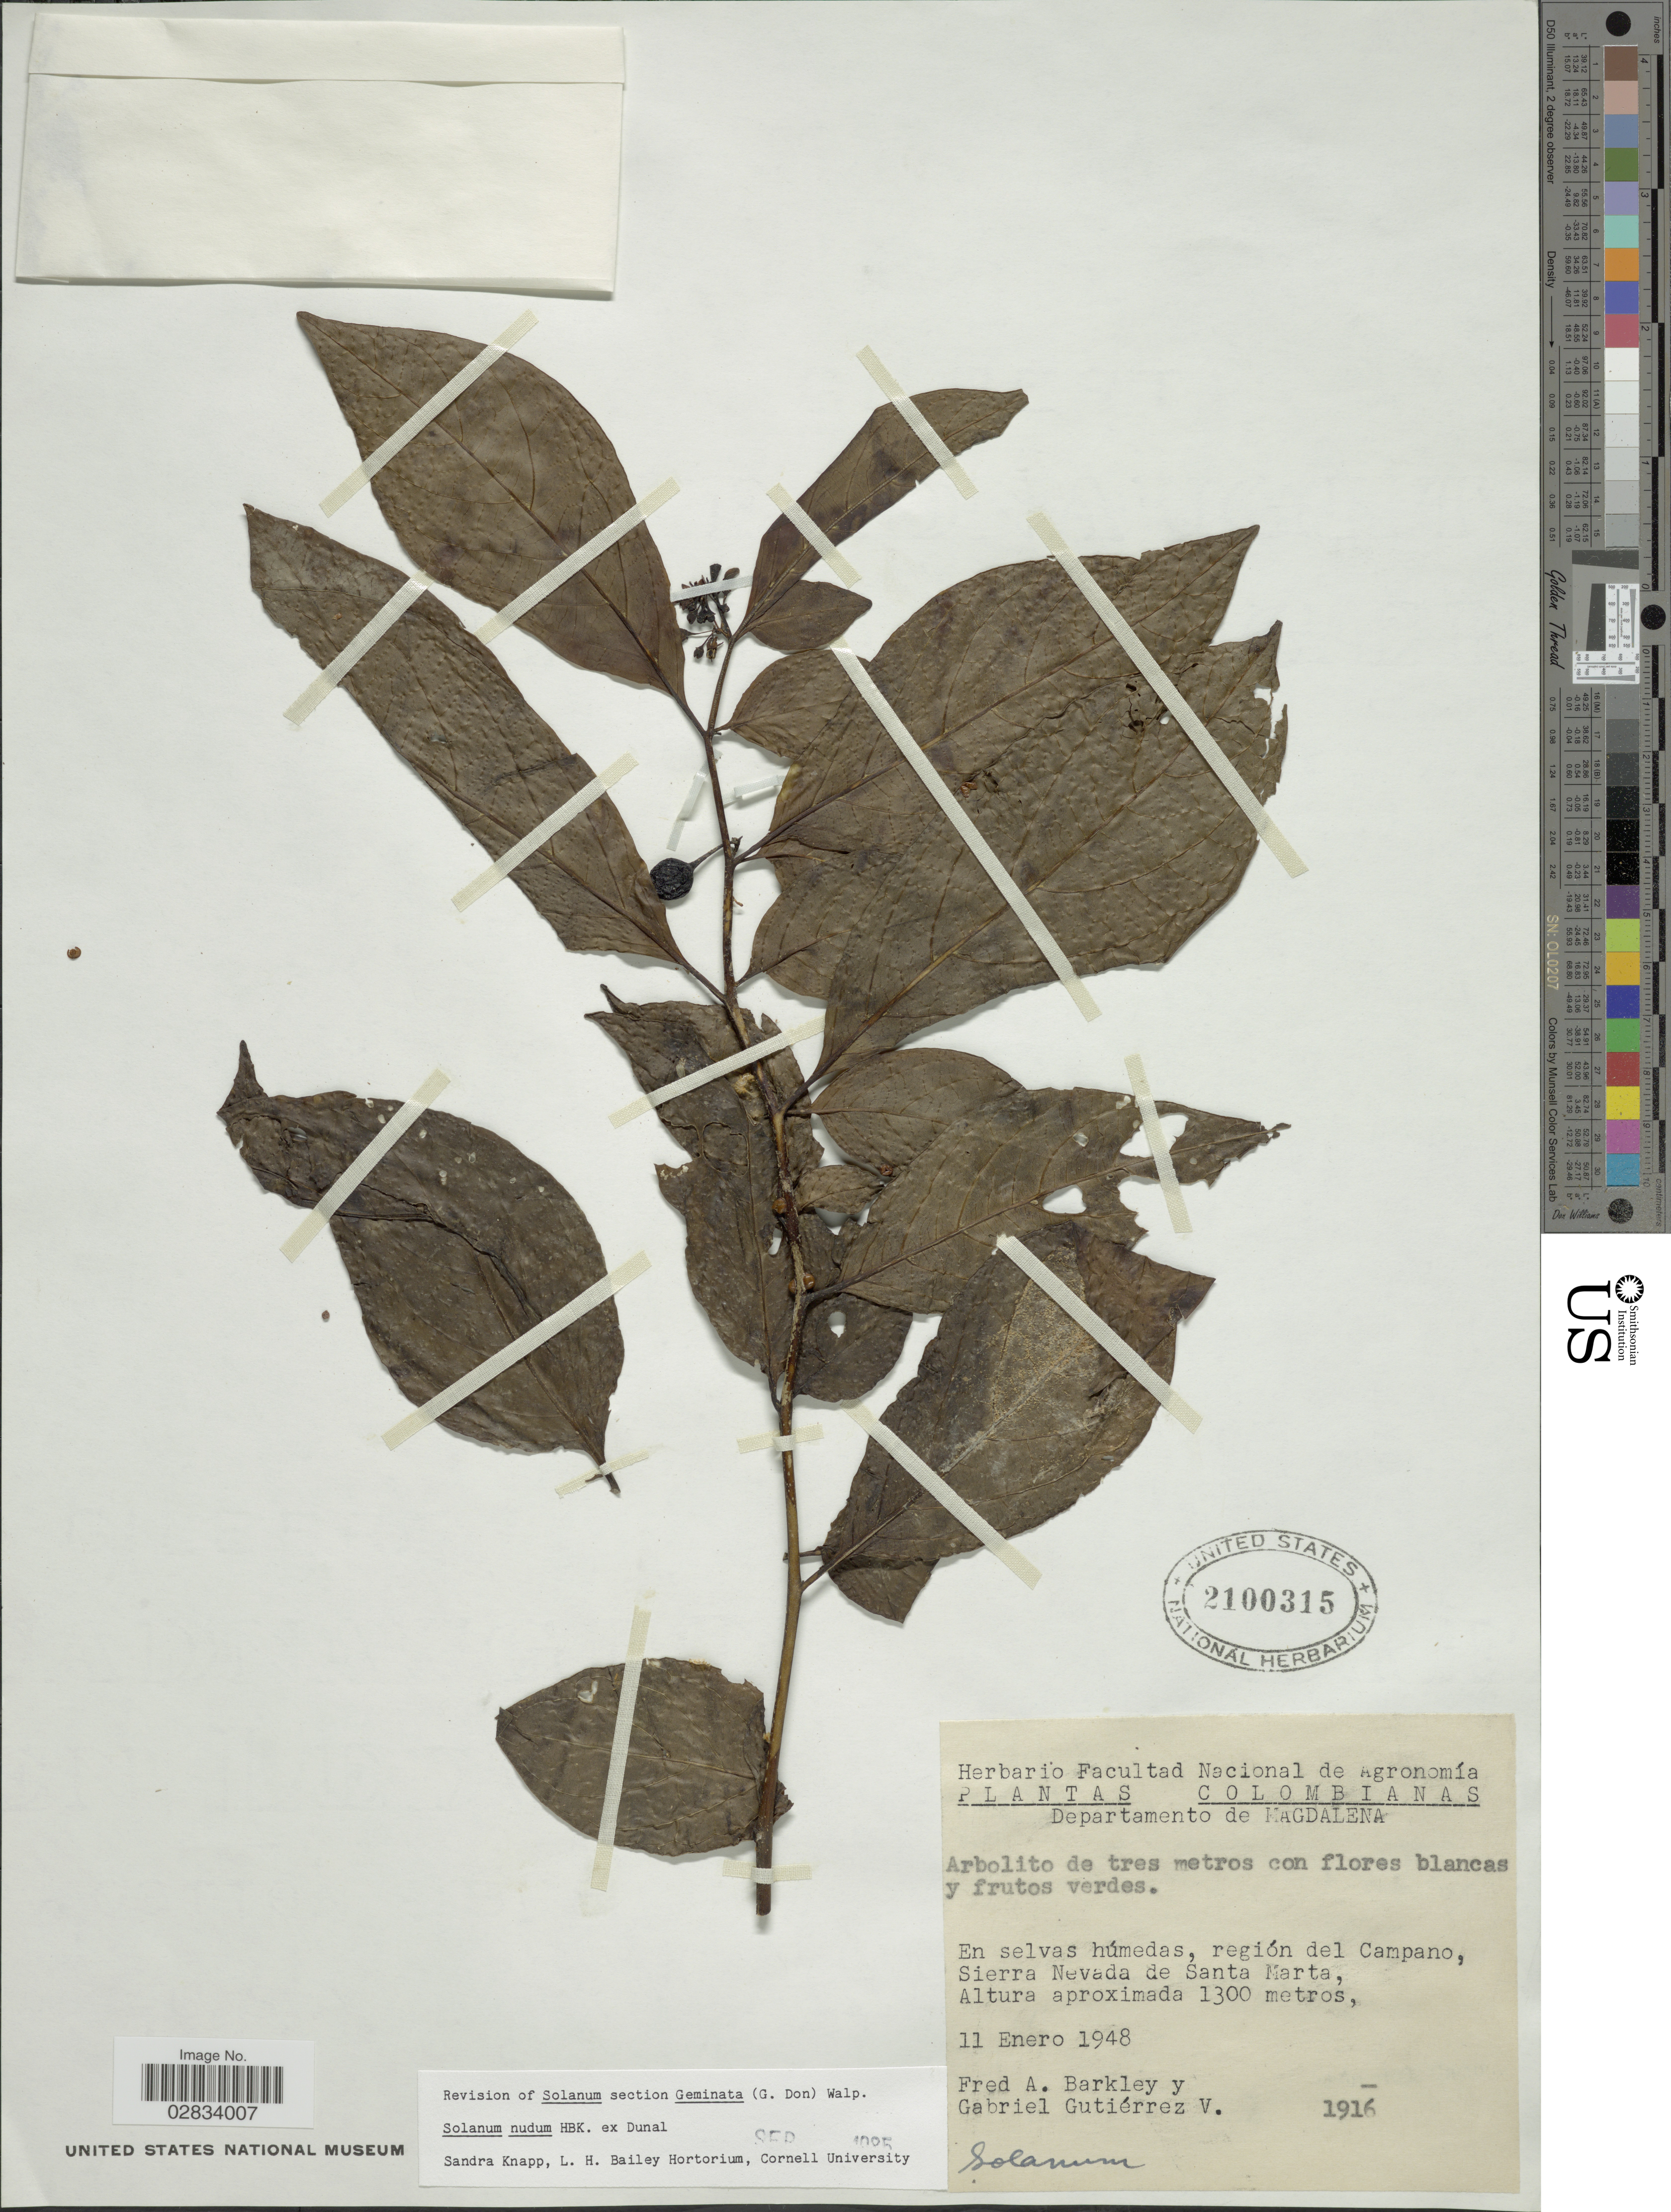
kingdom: Plantae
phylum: Tracheophyta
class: Magnoliopsida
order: Solanales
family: Solanaceae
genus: Solanum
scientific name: Solanum nudum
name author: Dunal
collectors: F. A. Barkley & G. Guttierez V.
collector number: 1916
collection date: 1948-01-11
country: Colombia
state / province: Magdalena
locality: Departamento de Magdalena, En selvas húmedas, región del Campano, Sierra Nevada de Santa Marta.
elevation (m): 1300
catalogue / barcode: US 2100315